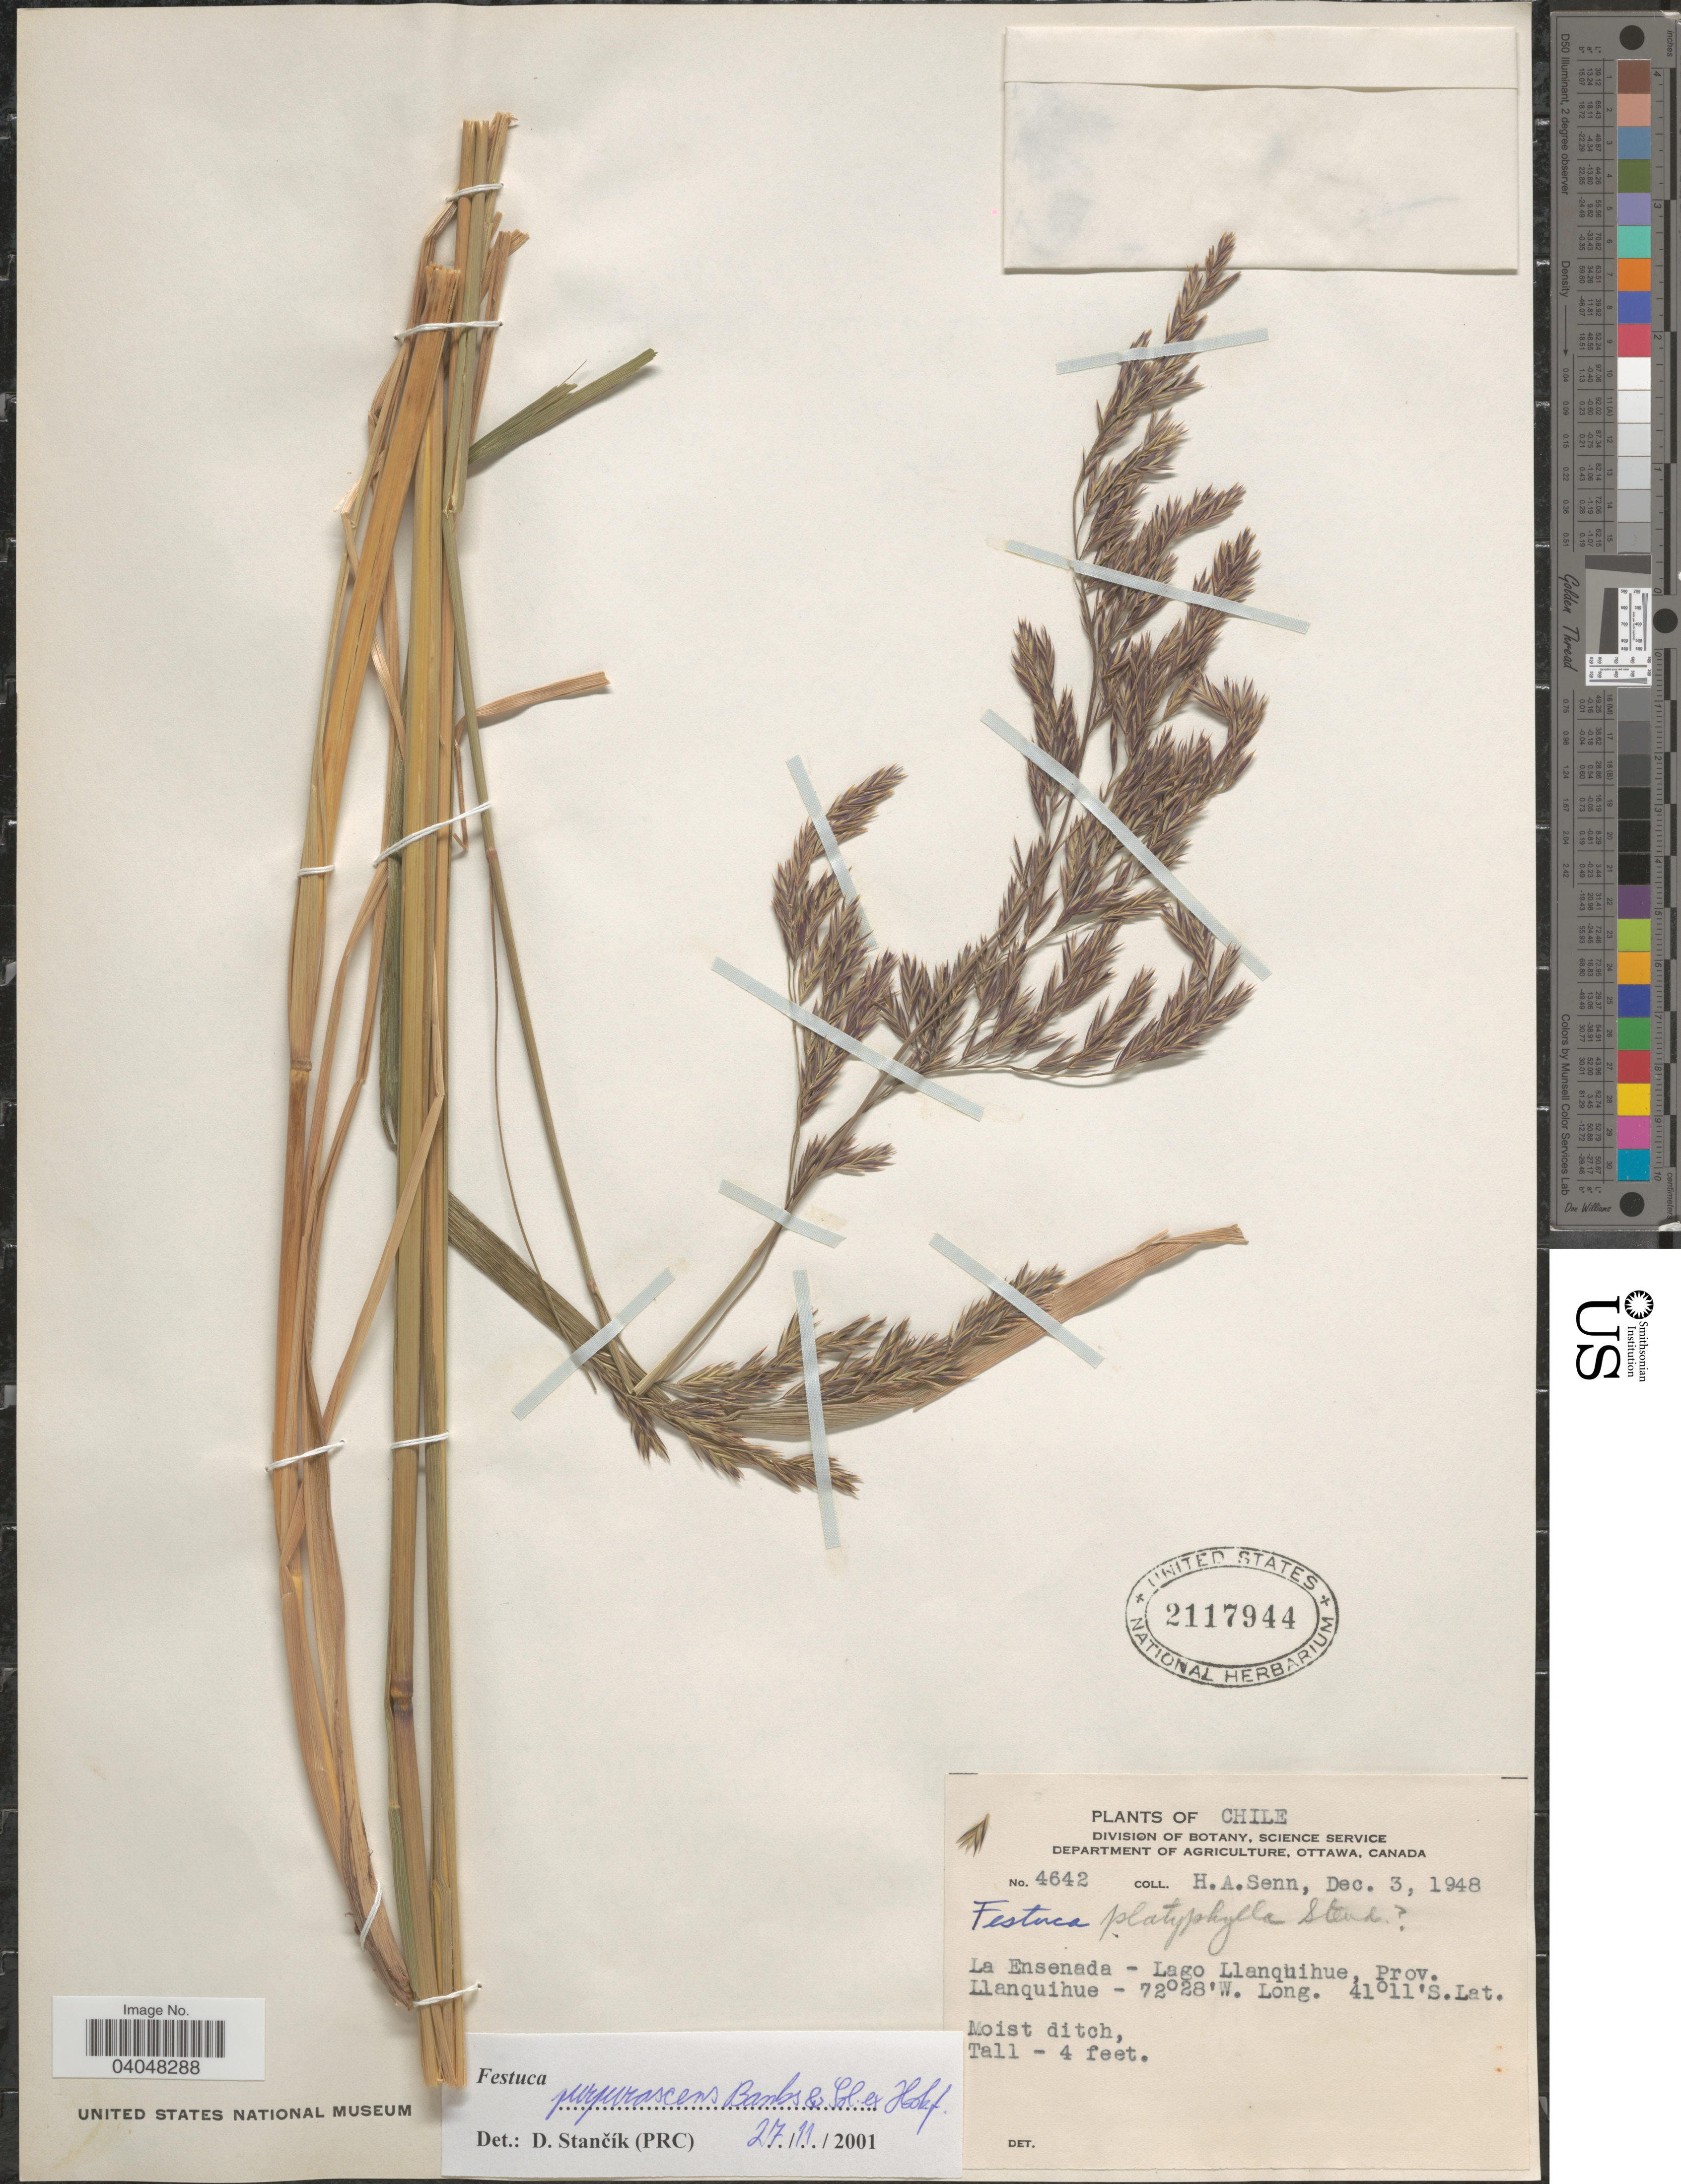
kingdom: Plantae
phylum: Tracheophyta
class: Liliopsida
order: Poales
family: Poaceae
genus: Festuca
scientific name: Festuca purpurascens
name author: Banks & Sol. ex Hook. f.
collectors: H. Senn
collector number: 4642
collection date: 1948-12-03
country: Chile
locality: La Ensenada - Lago Llanquihue, Prov. Llanquihue.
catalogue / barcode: US 2117944